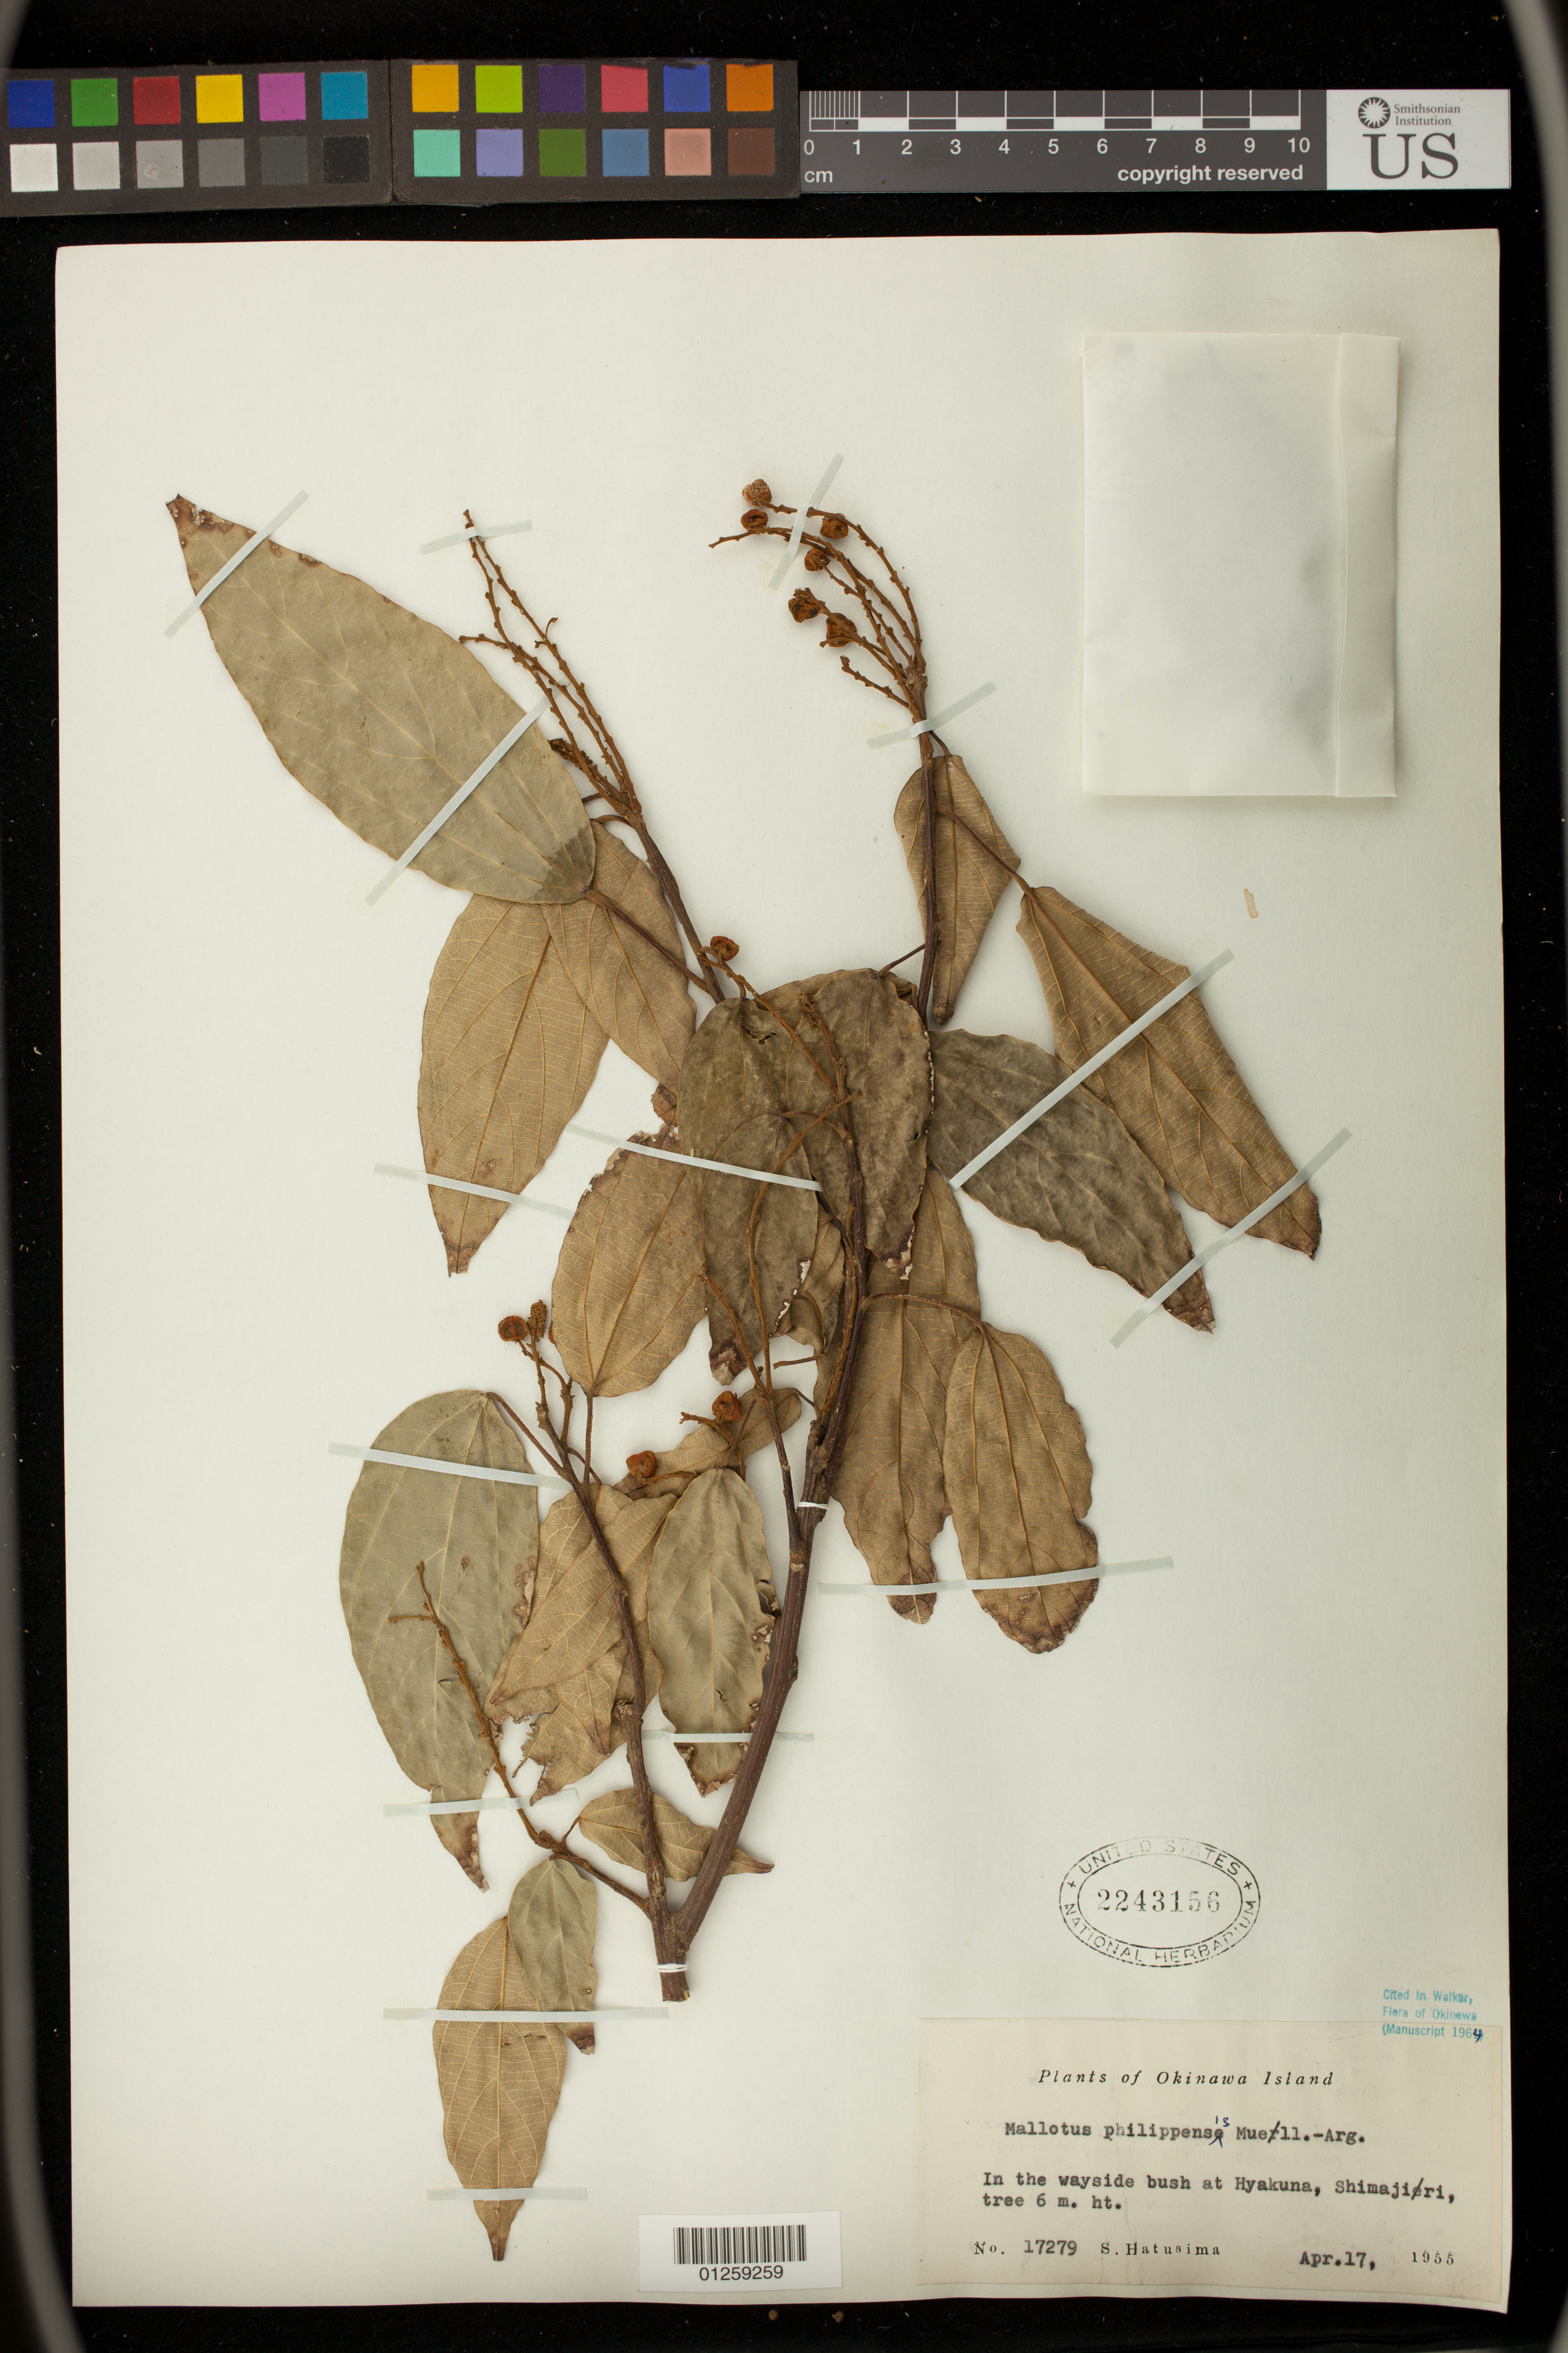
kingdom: Plantae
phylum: Tracheophyta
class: Magnoliopsida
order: Malpighiales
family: Euphorbiaceae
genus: Mallotus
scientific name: Mallotus philippensis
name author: (Lam.) Müll. Arg.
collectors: S. Hatusima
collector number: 17279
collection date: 1955-04-17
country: Japan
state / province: Okinawa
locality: In the wayside bush at Hyakuna, Shimajiri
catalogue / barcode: US 2243156